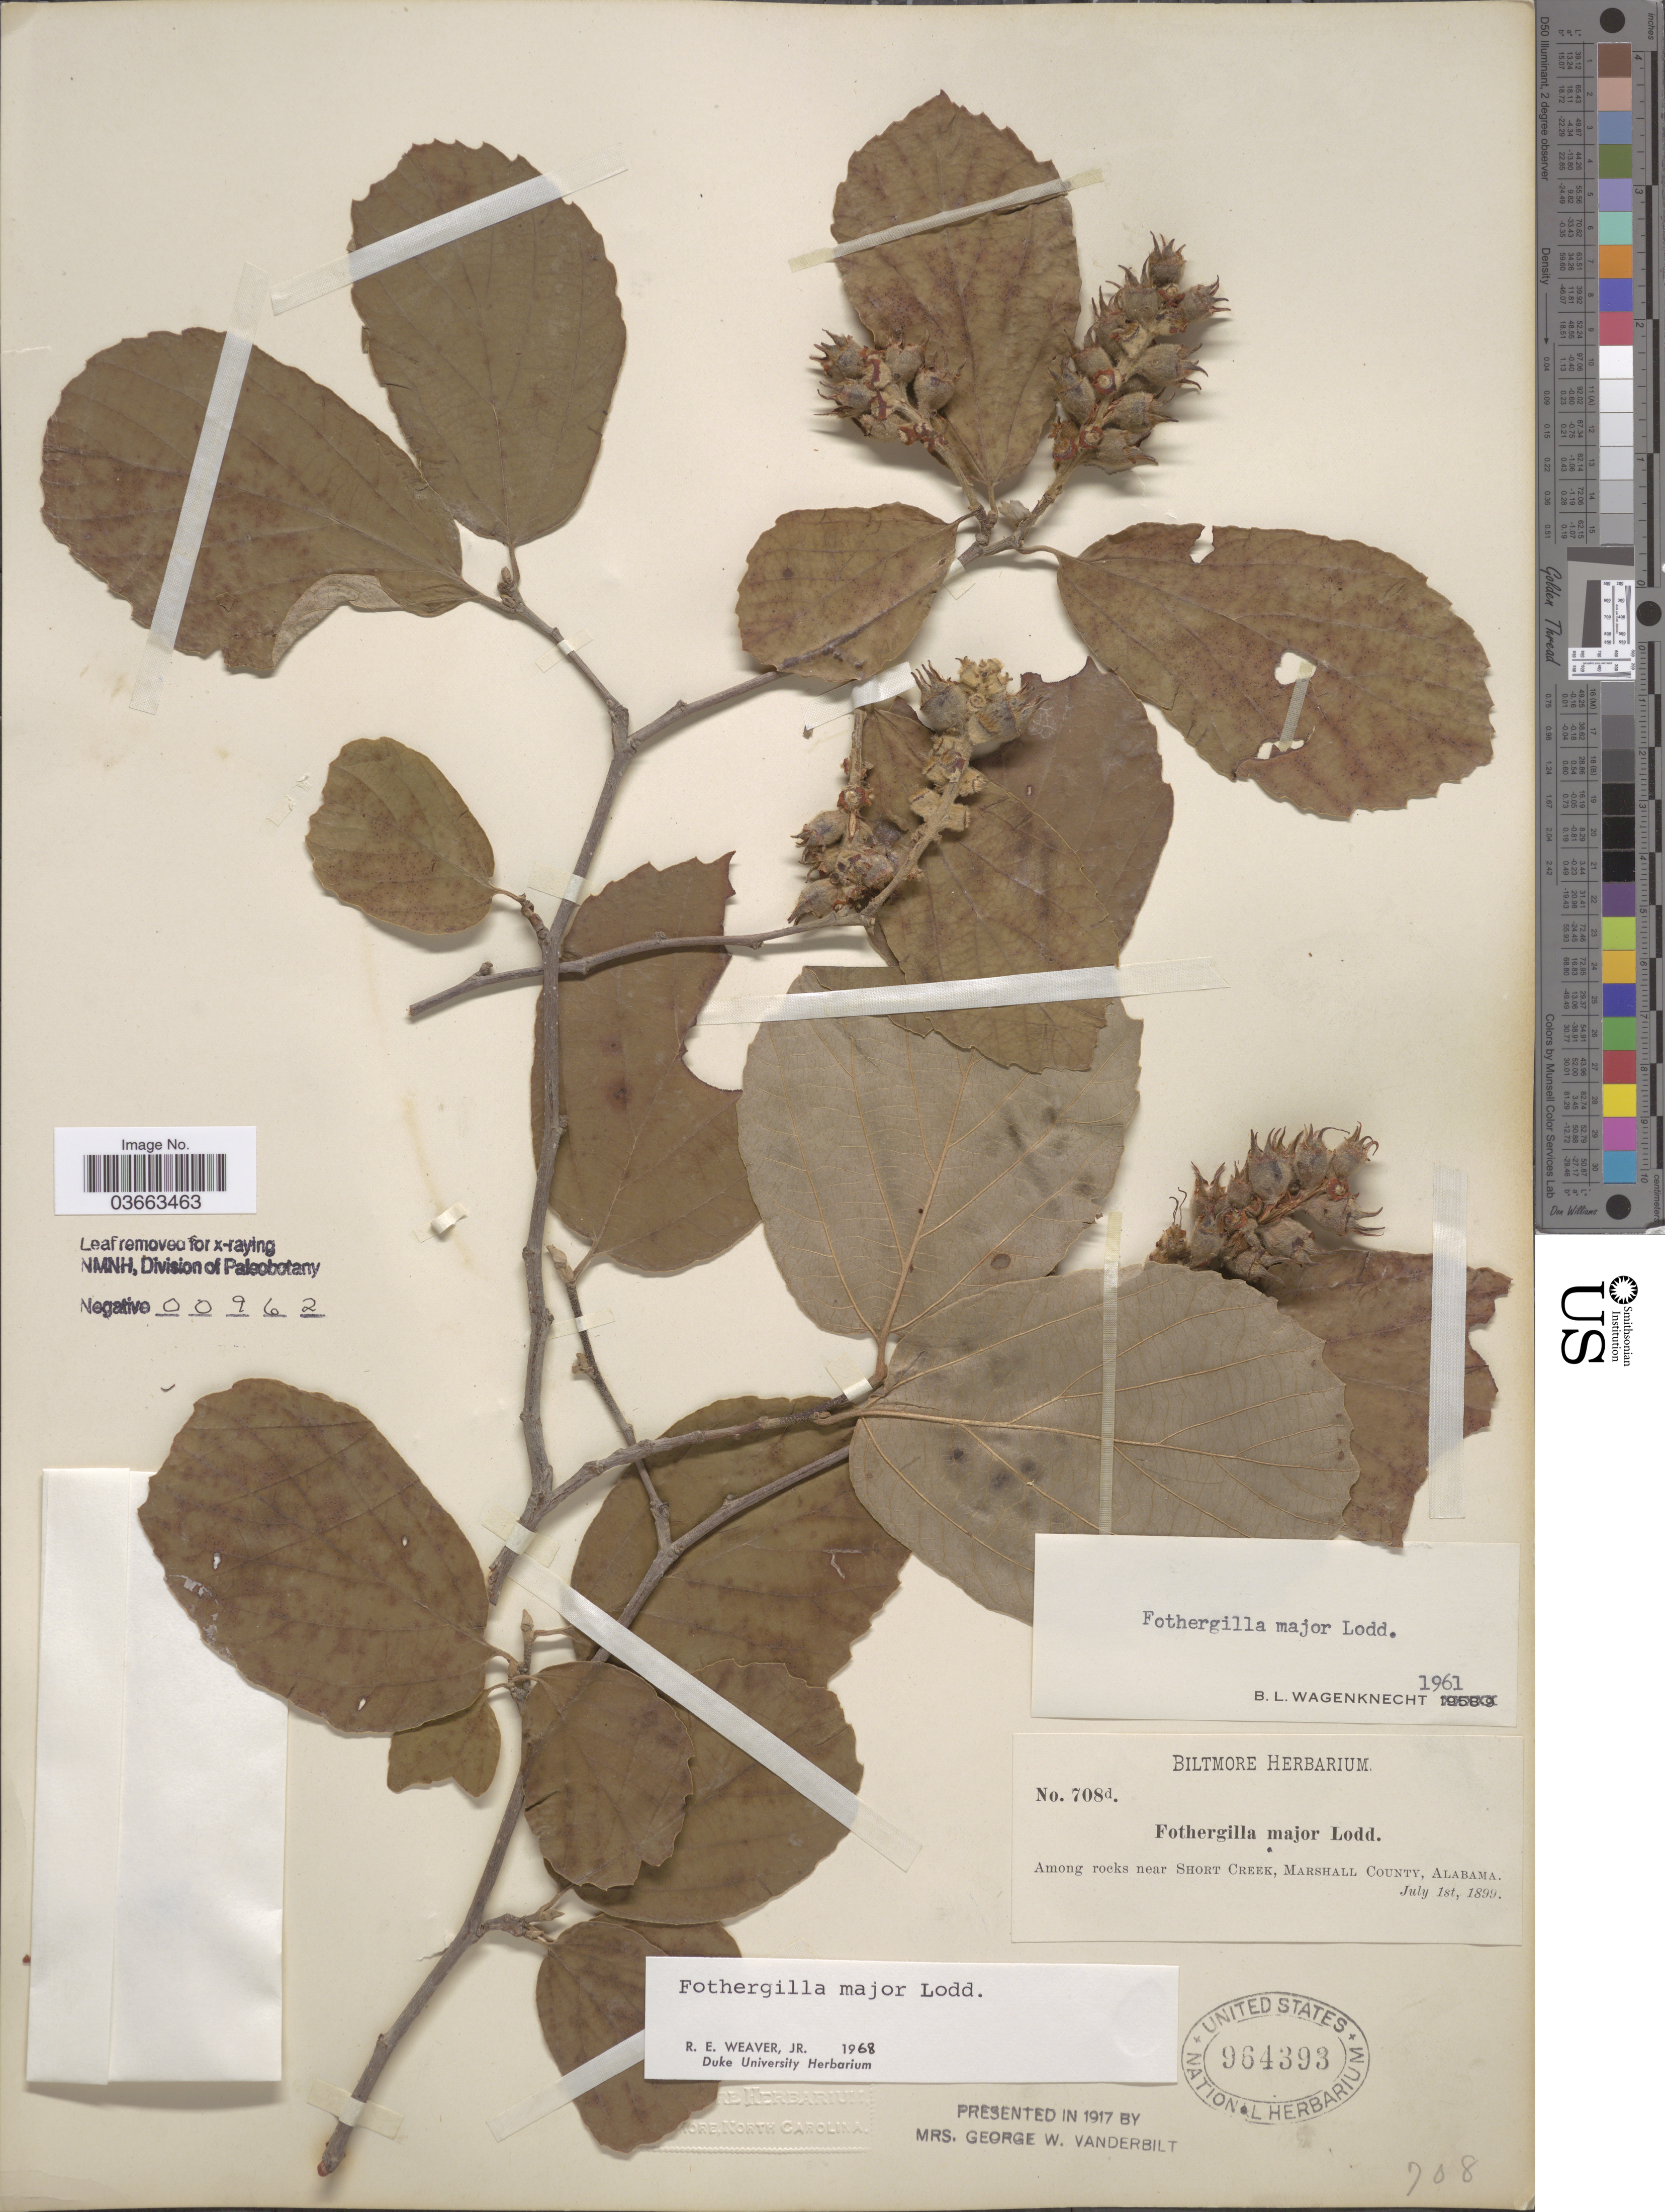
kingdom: Plantae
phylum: Tracheophyta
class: Magnoliopsida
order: Saxifragales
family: Hamamelidaceae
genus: Fothergilla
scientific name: Fothergilla major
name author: Lodd.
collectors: ex herb. Biltmore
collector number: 708d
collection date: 1899-07-01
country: United States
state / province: Alabama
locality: Among rocks near Short Creek, Marshall County.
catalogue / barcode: US 964393